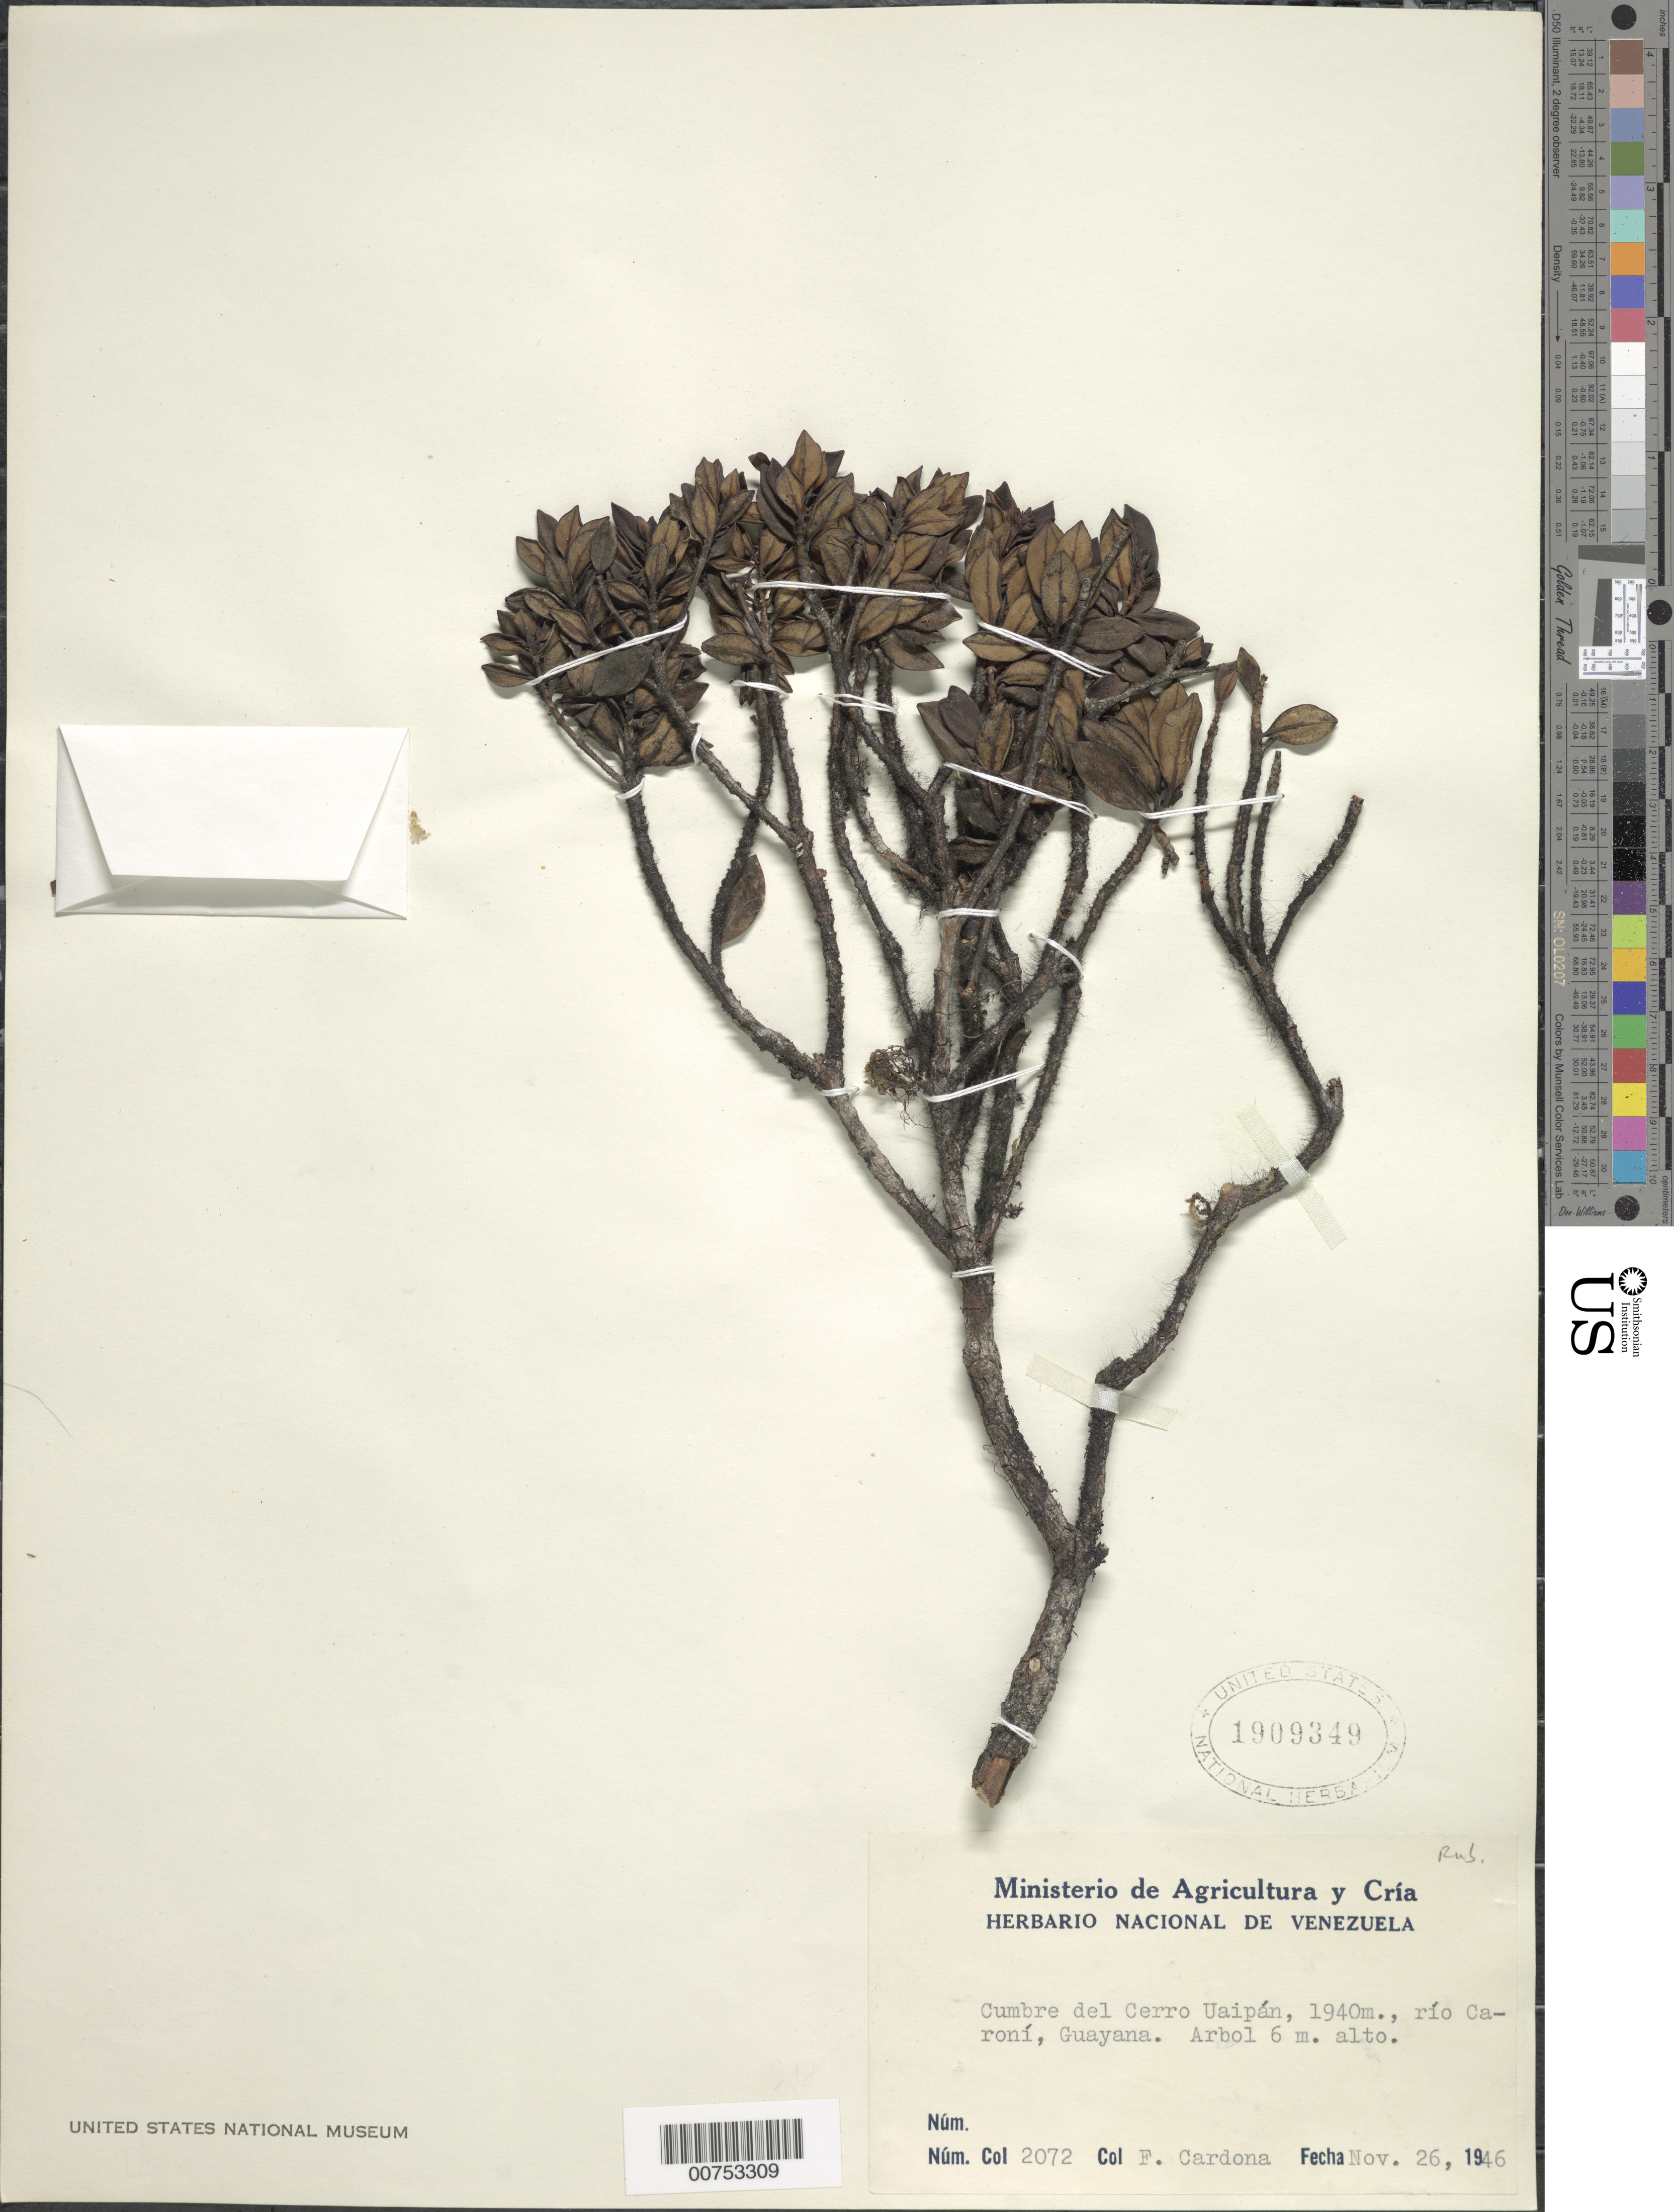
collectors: F. Cardona Puig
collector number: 2072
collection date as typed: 26-Nov-46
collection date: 1946-11-26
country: Venezuela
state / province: Bolívar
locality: Cerro Uaipán, Río Caroní; Guayana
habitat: Cumbre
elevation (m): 1940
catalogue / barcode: US 1909349